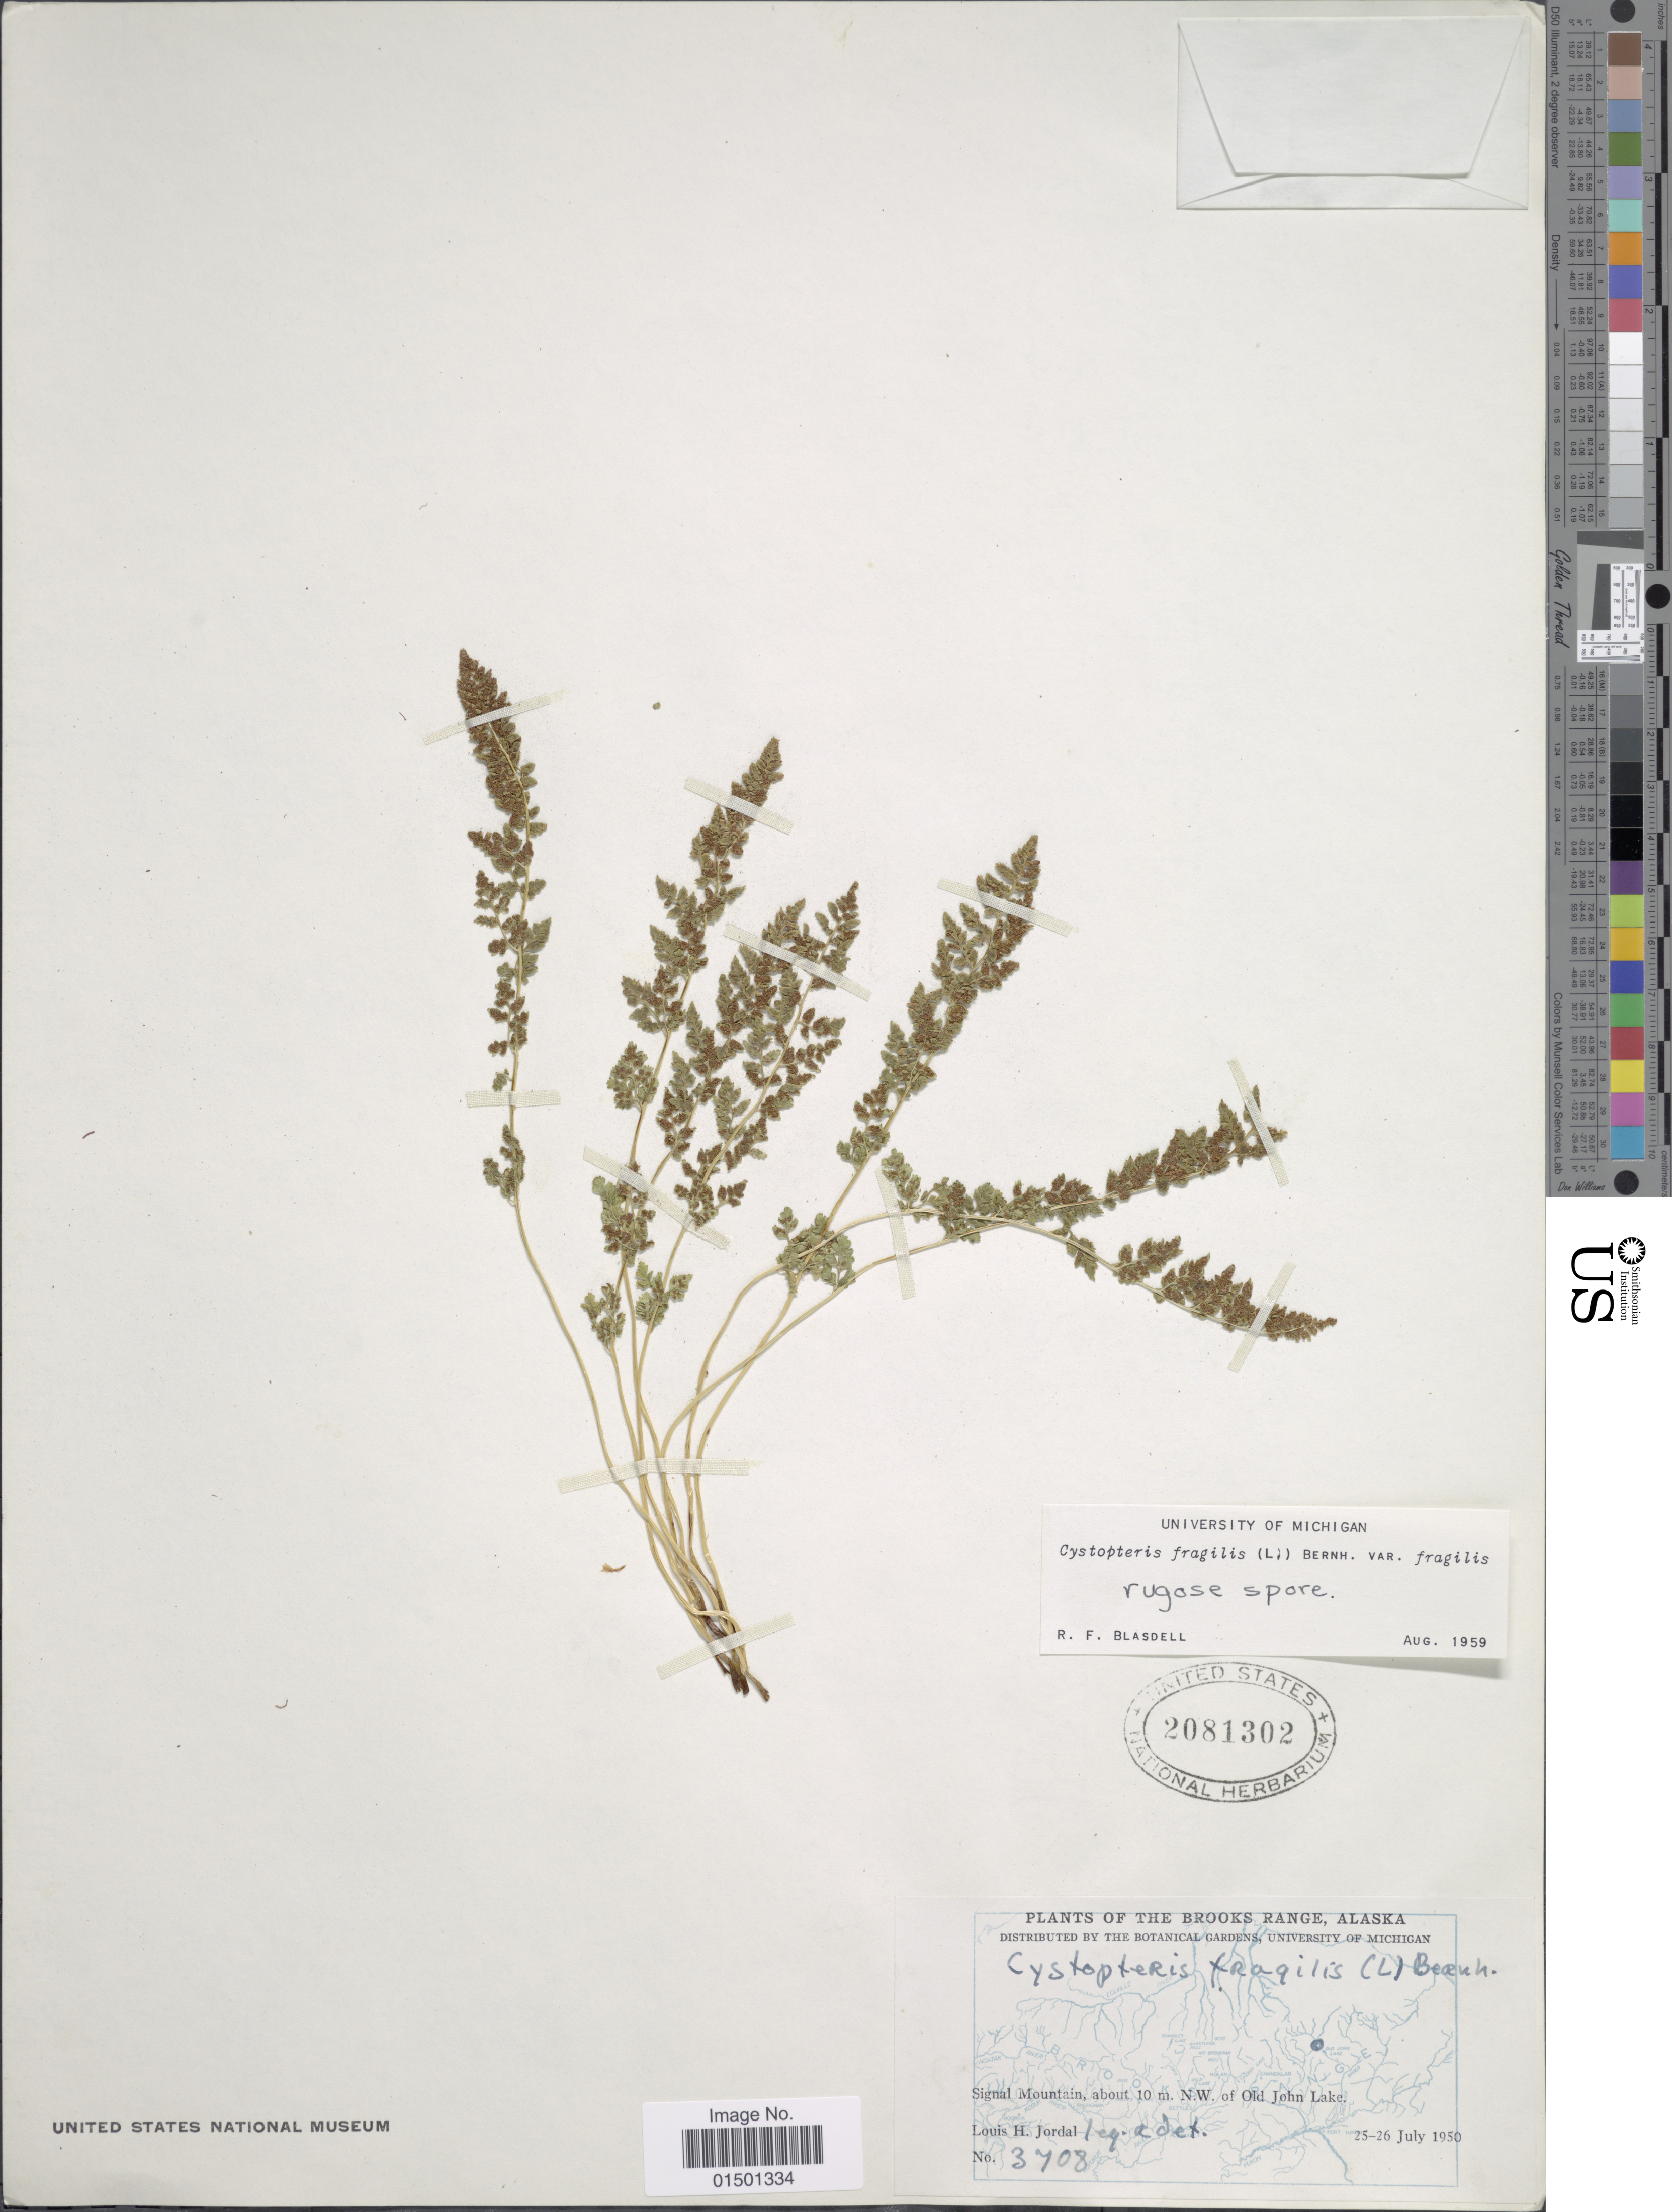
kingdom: Plantae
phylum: Tracheophyta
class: Polypodiopsida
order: Polypodiales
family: Cystopteridaceae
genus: Cystopteris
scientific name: Cystopteris fragilis var. dickieana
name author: B. Boivin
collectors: L. Jordal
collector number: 3708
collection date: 1950-07-25/1950-07-26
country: United States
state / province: Alaska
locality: Brooks Range, Signal Mountain, about 10 m. N.W. of Old John Lake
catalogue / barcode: US 2081302